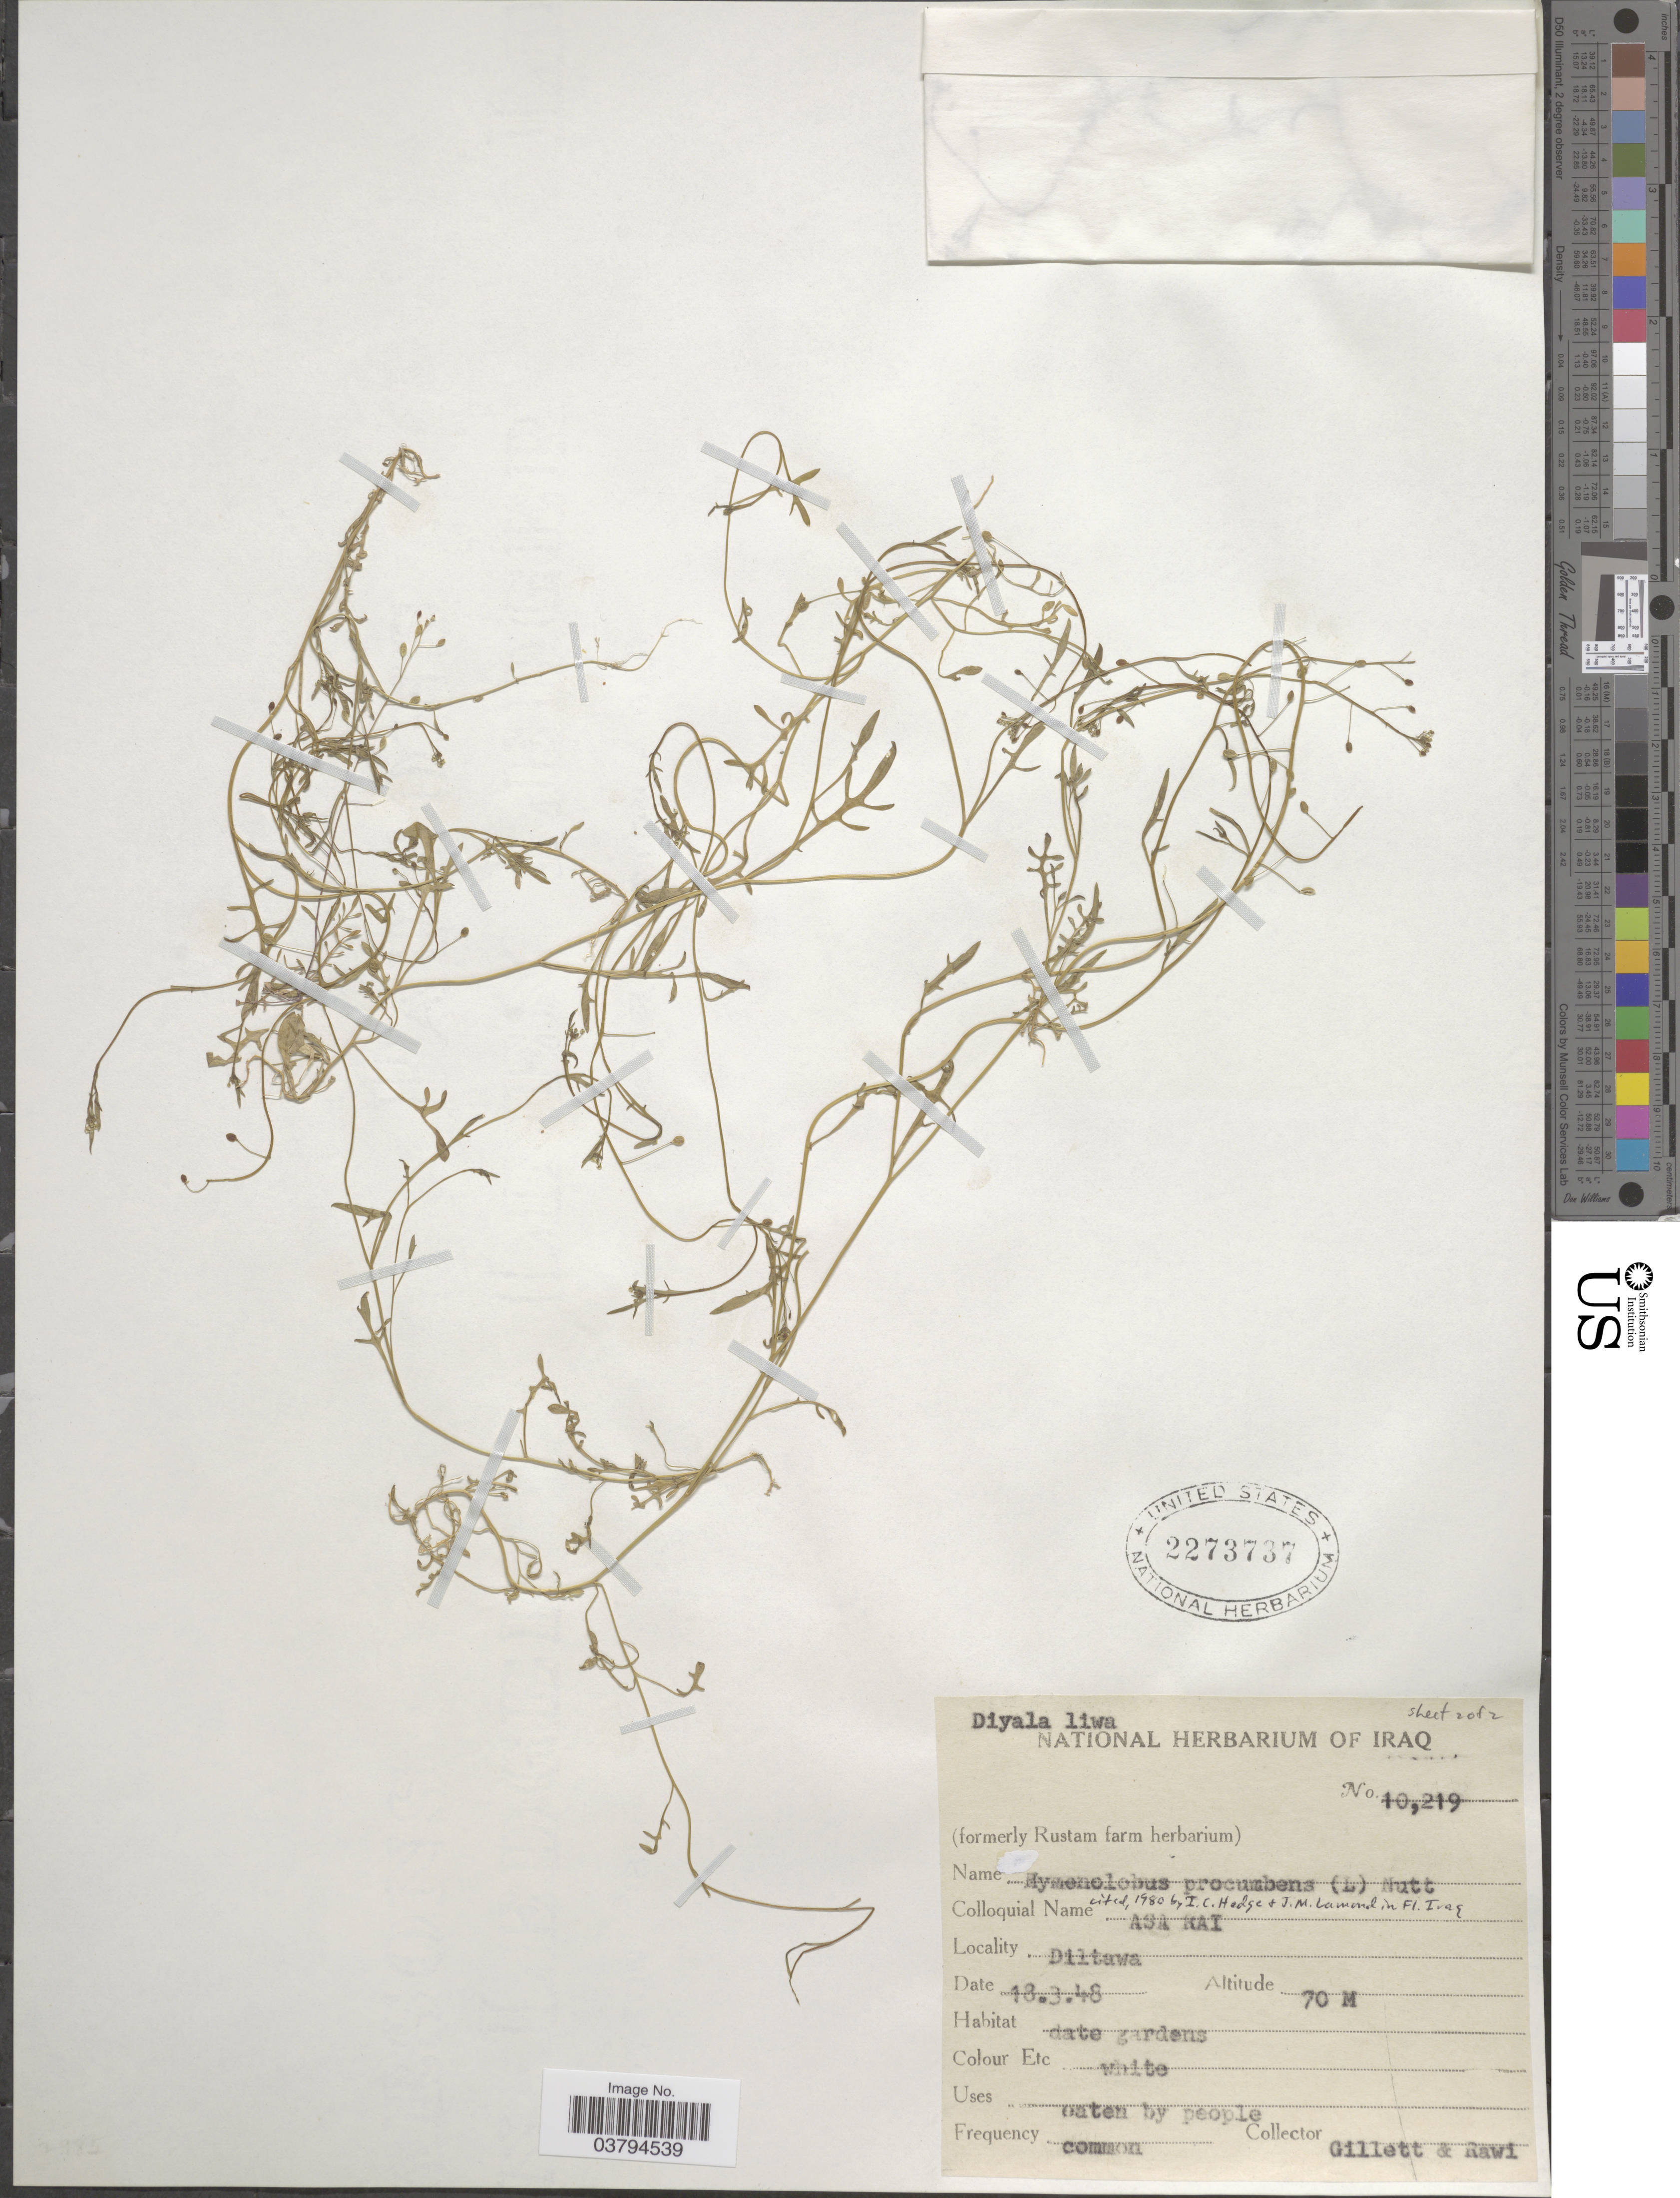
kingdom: Plantae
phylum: Tracheophyta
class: Magnoliopsida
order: Brassicales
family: Brassicaceae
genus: Hymenolobus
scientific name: Hymenolobus procumbens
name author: Nutt.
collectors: Gillett, -- & -. Rawi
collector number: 10219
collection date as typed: Transcribed d/m/y: 18/3/48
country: Iraq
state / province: Diyala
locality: Diyala liwa. Diltawa.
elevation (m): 70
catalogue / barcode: US 2273737